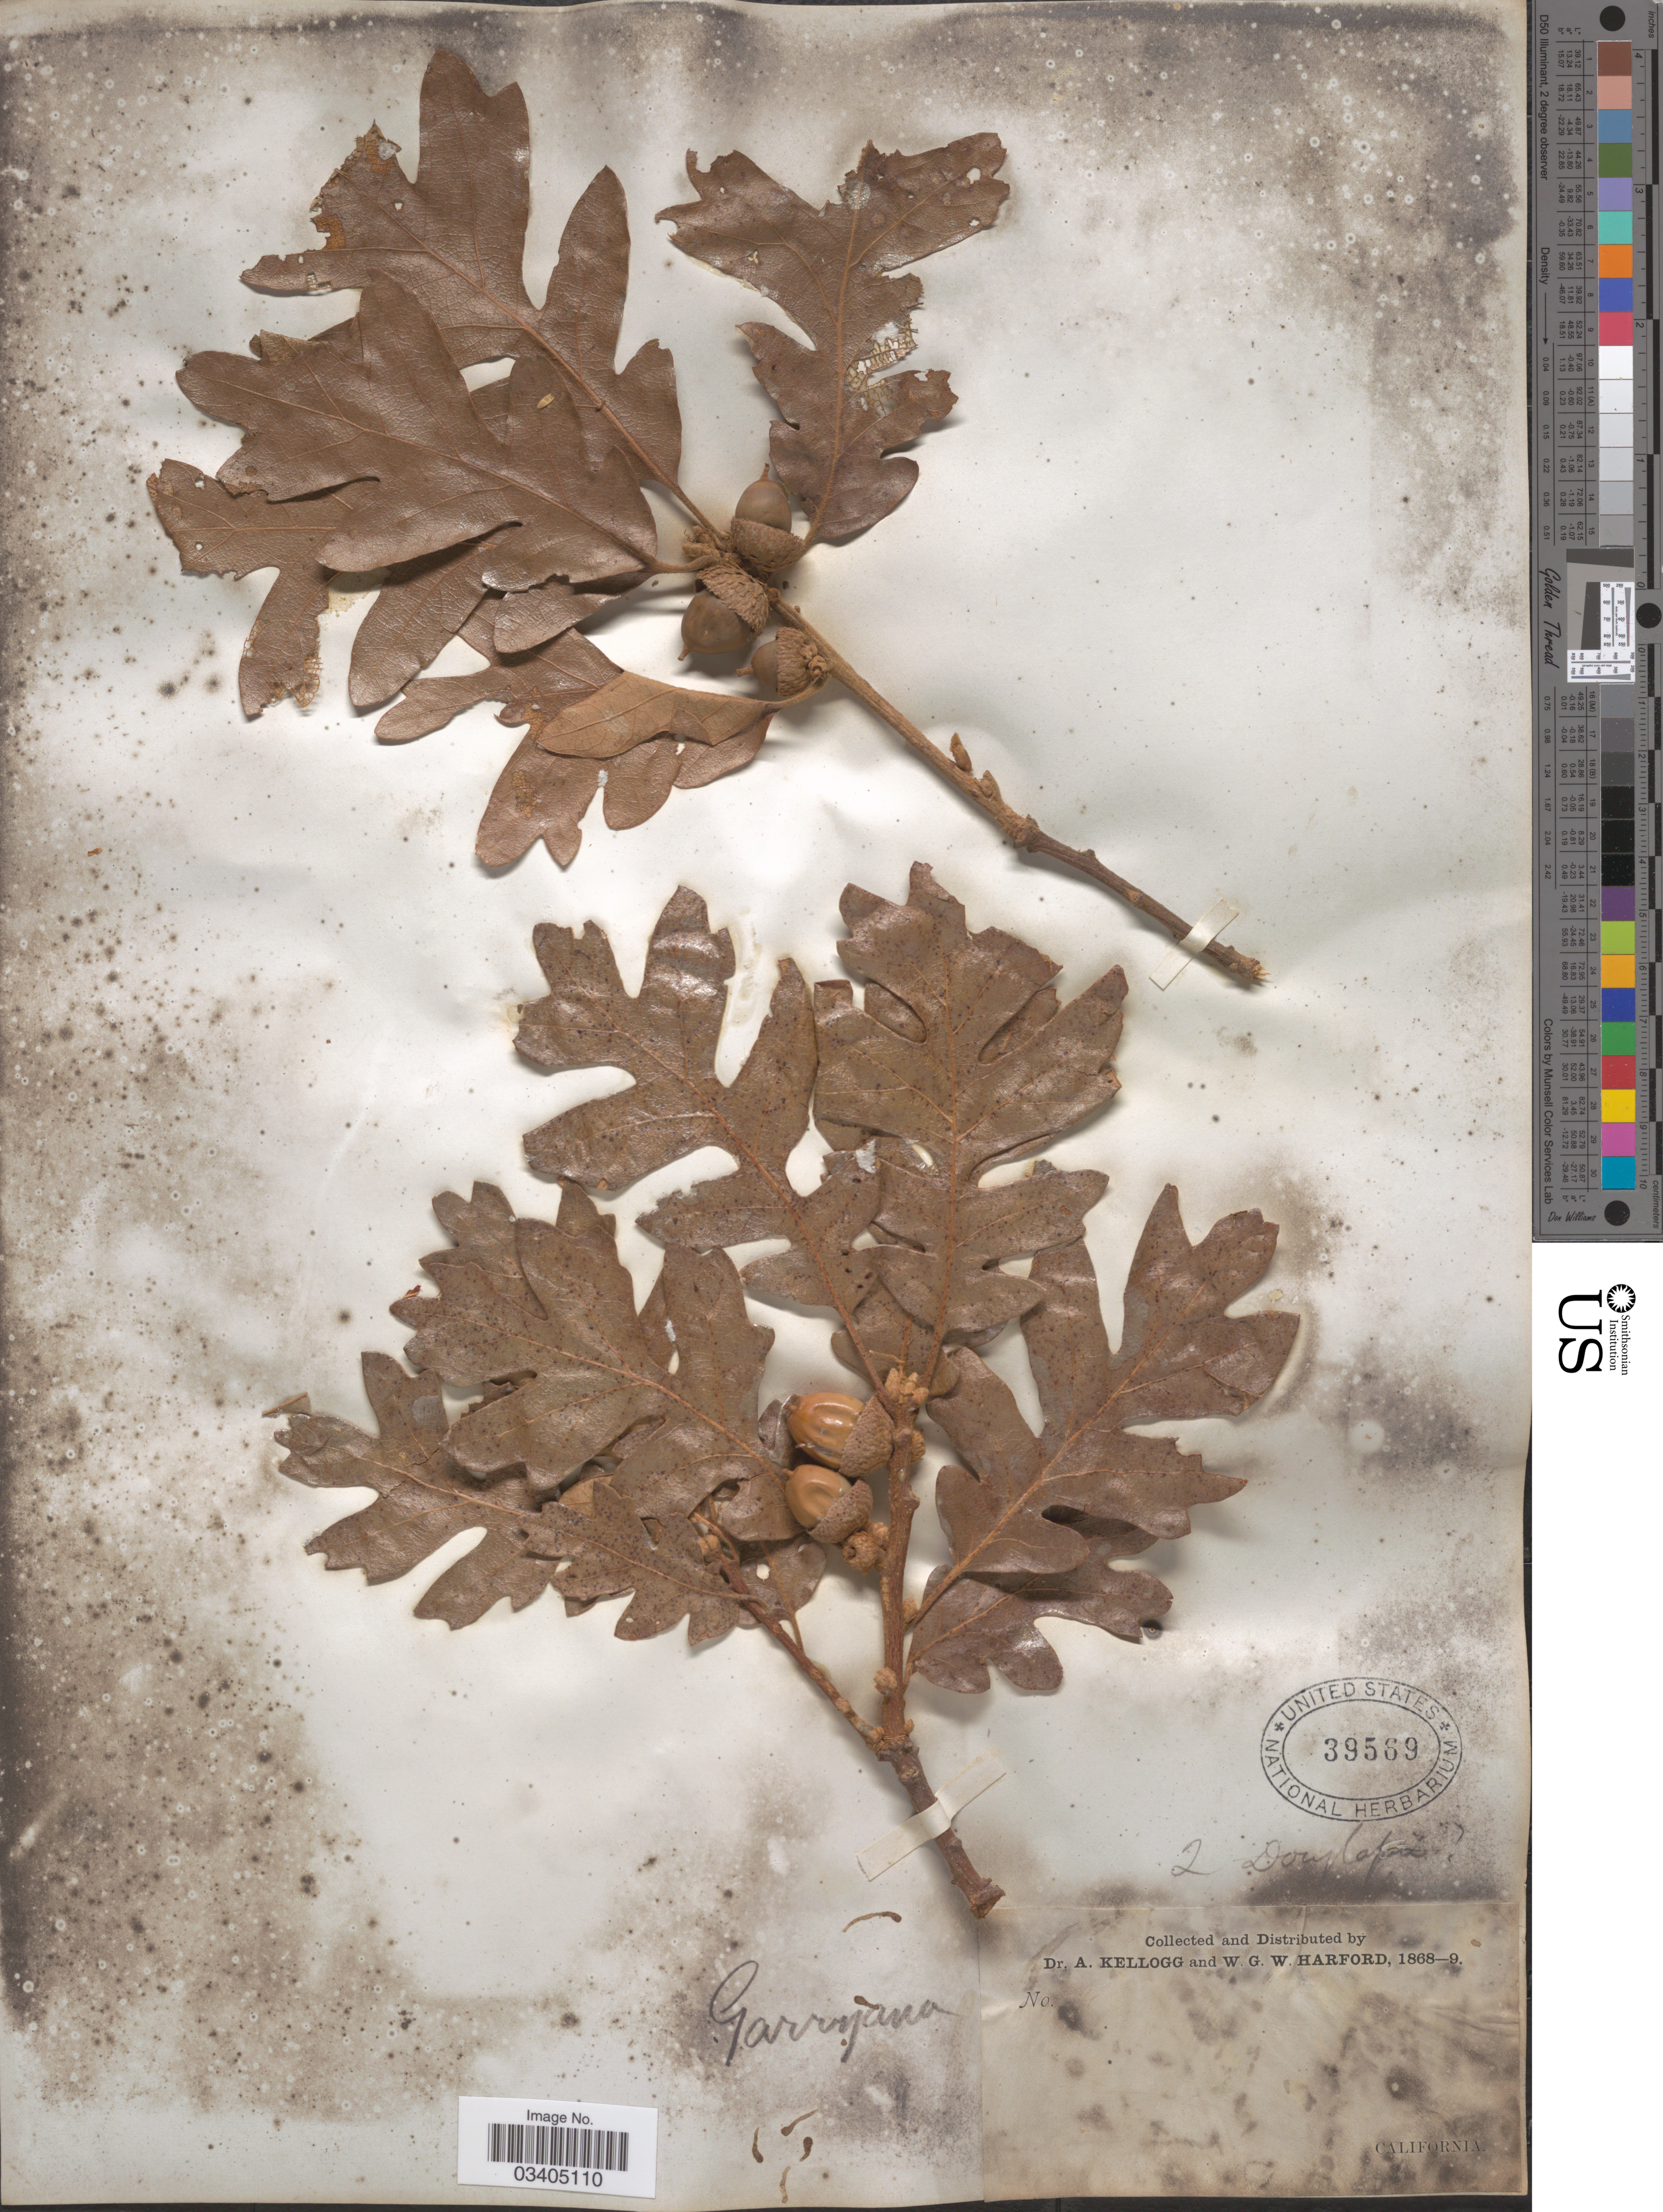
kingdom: Plantae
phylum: Tracheophyta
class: Magnoliopsida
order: Fagales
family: Fagaceae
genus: Quercus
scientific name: Quercus garryana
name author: Douglas ex Hook.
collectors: A. Kellogg & W. G. W. Harford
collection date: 1868/1869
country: United States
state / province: California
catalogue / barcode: US 39569